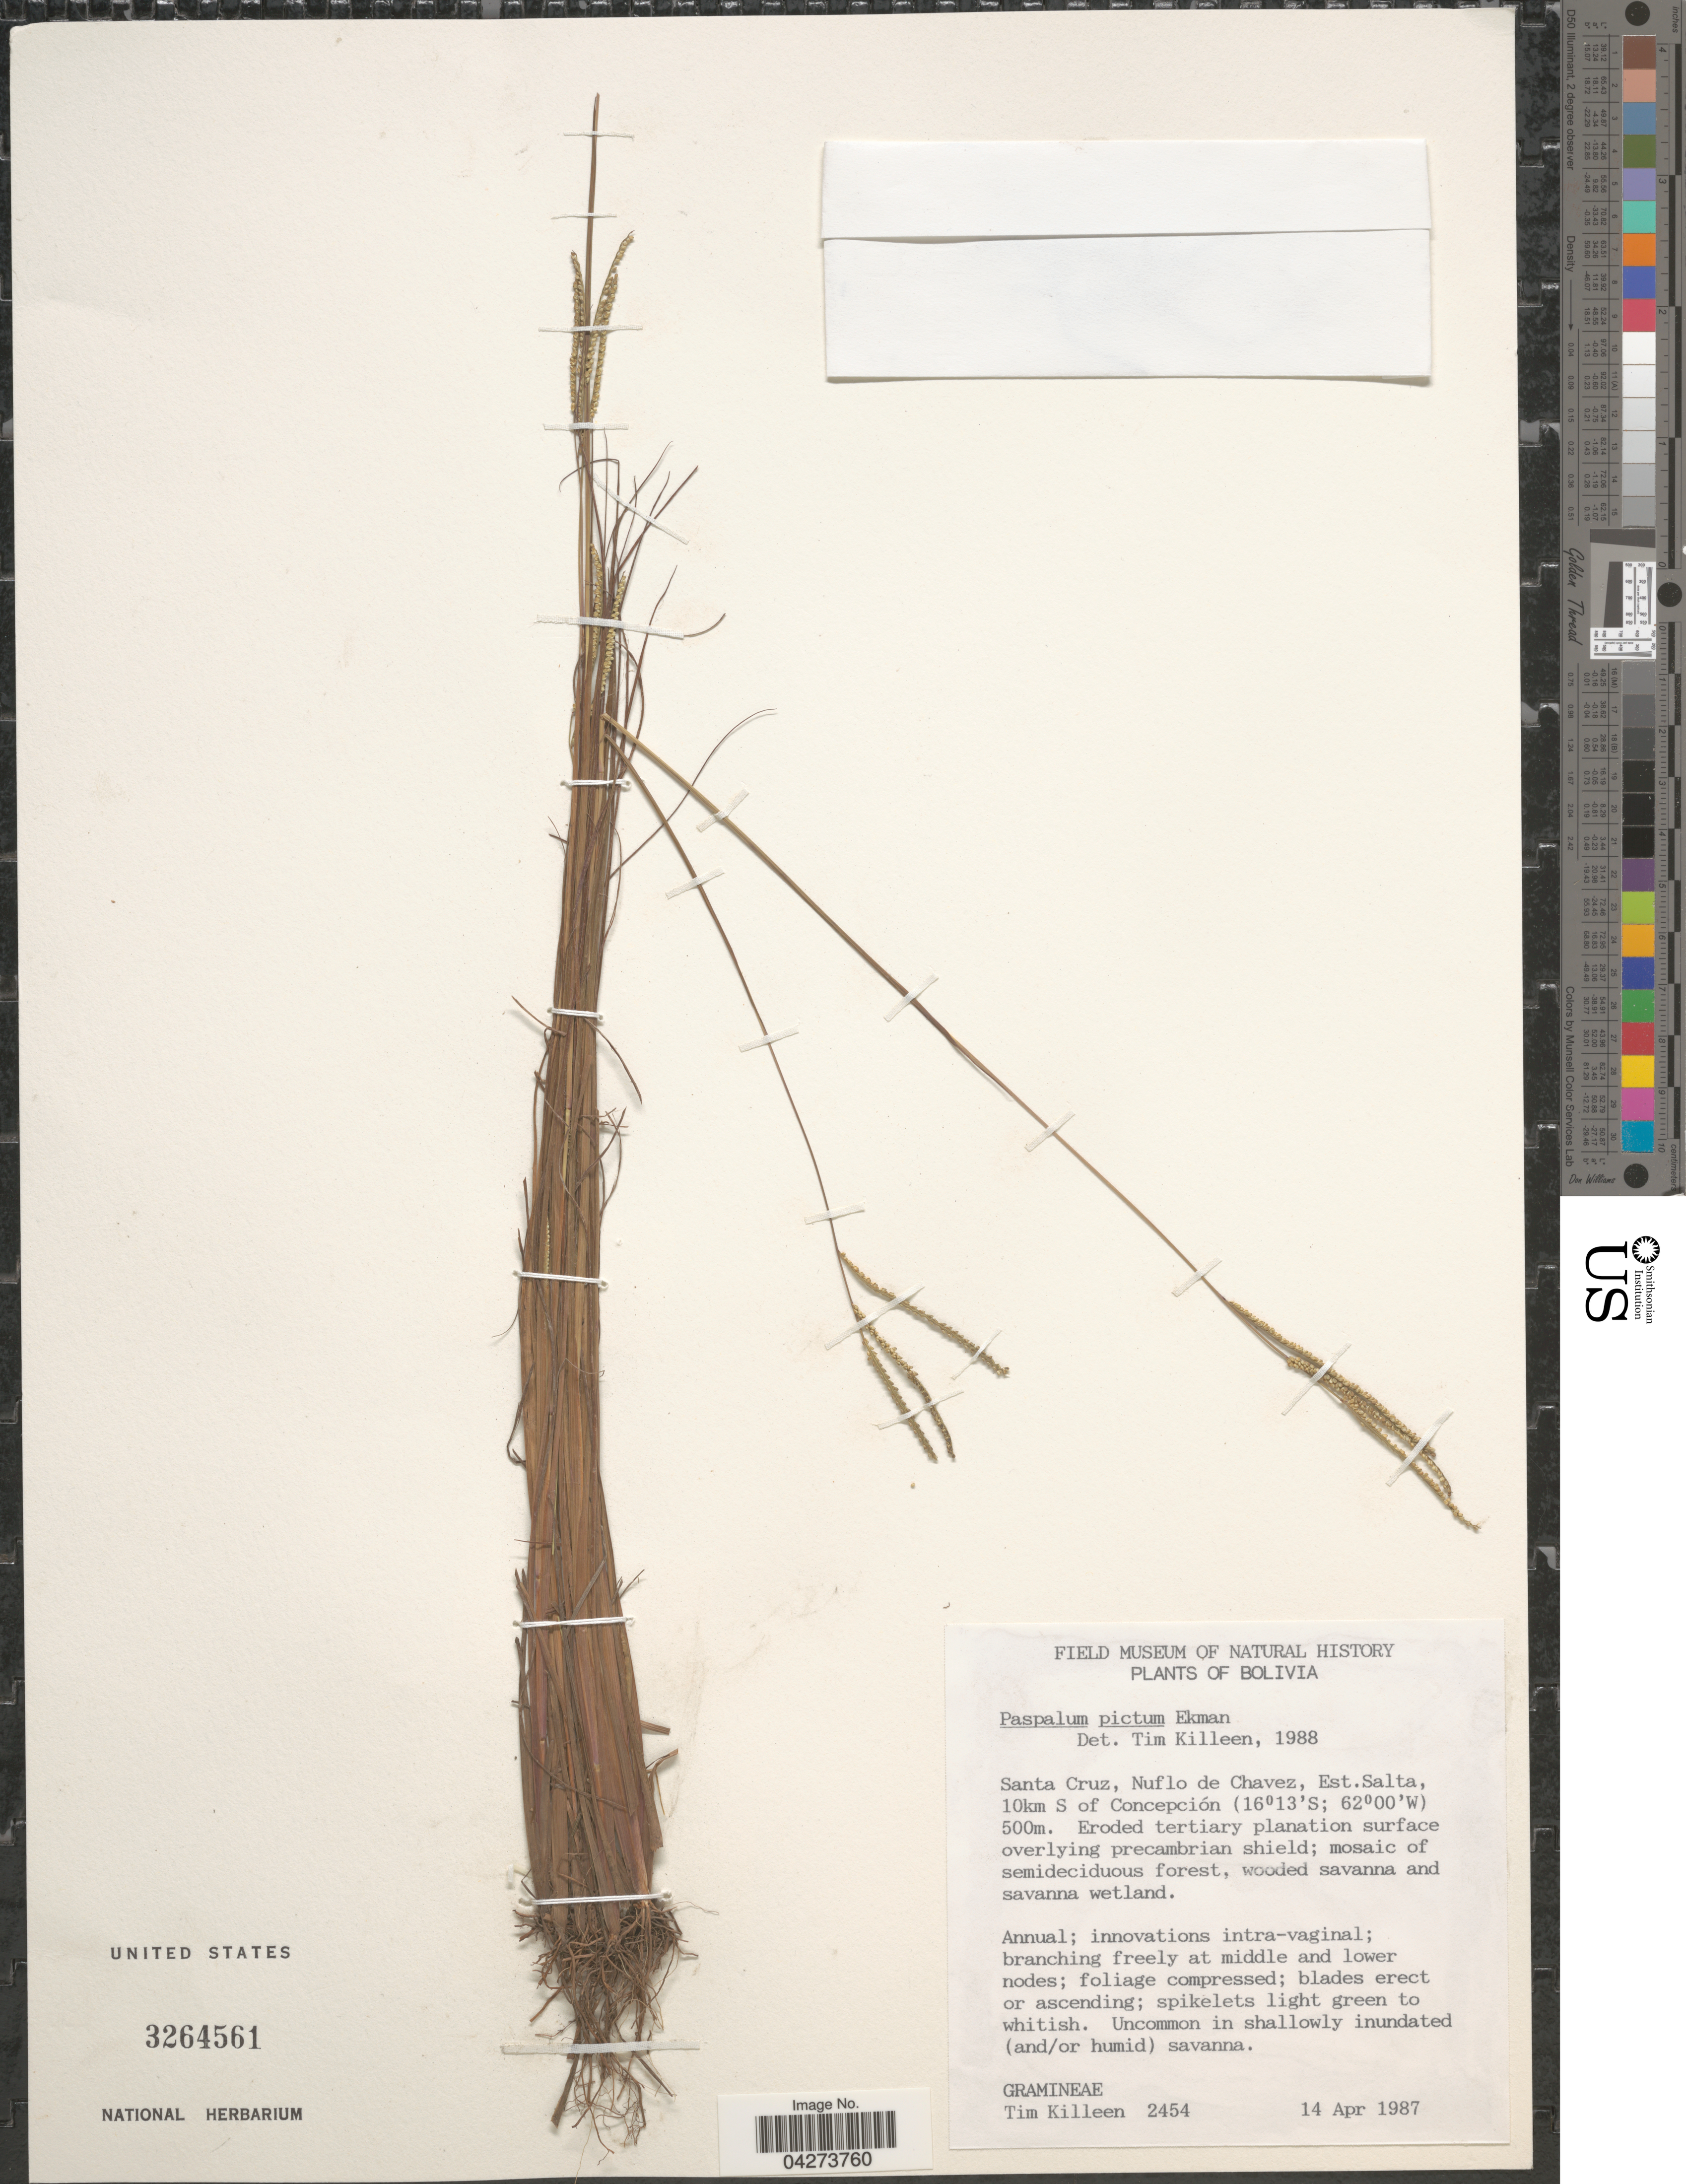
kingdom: Plantae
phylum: Tracheophyta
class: Liliopsida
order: Poales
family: Poaceae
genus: Paspalum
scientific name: Paspalum pictum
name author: Ekman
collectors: T. J. Killeen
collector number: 2454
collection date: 1987-04-14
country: Bolivia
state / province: Santa Cruz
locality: Santa Cruz, Nuflo de Chavez, Est. Salta, 10km S of Concepción.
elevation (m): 500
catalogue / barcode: US 3264561